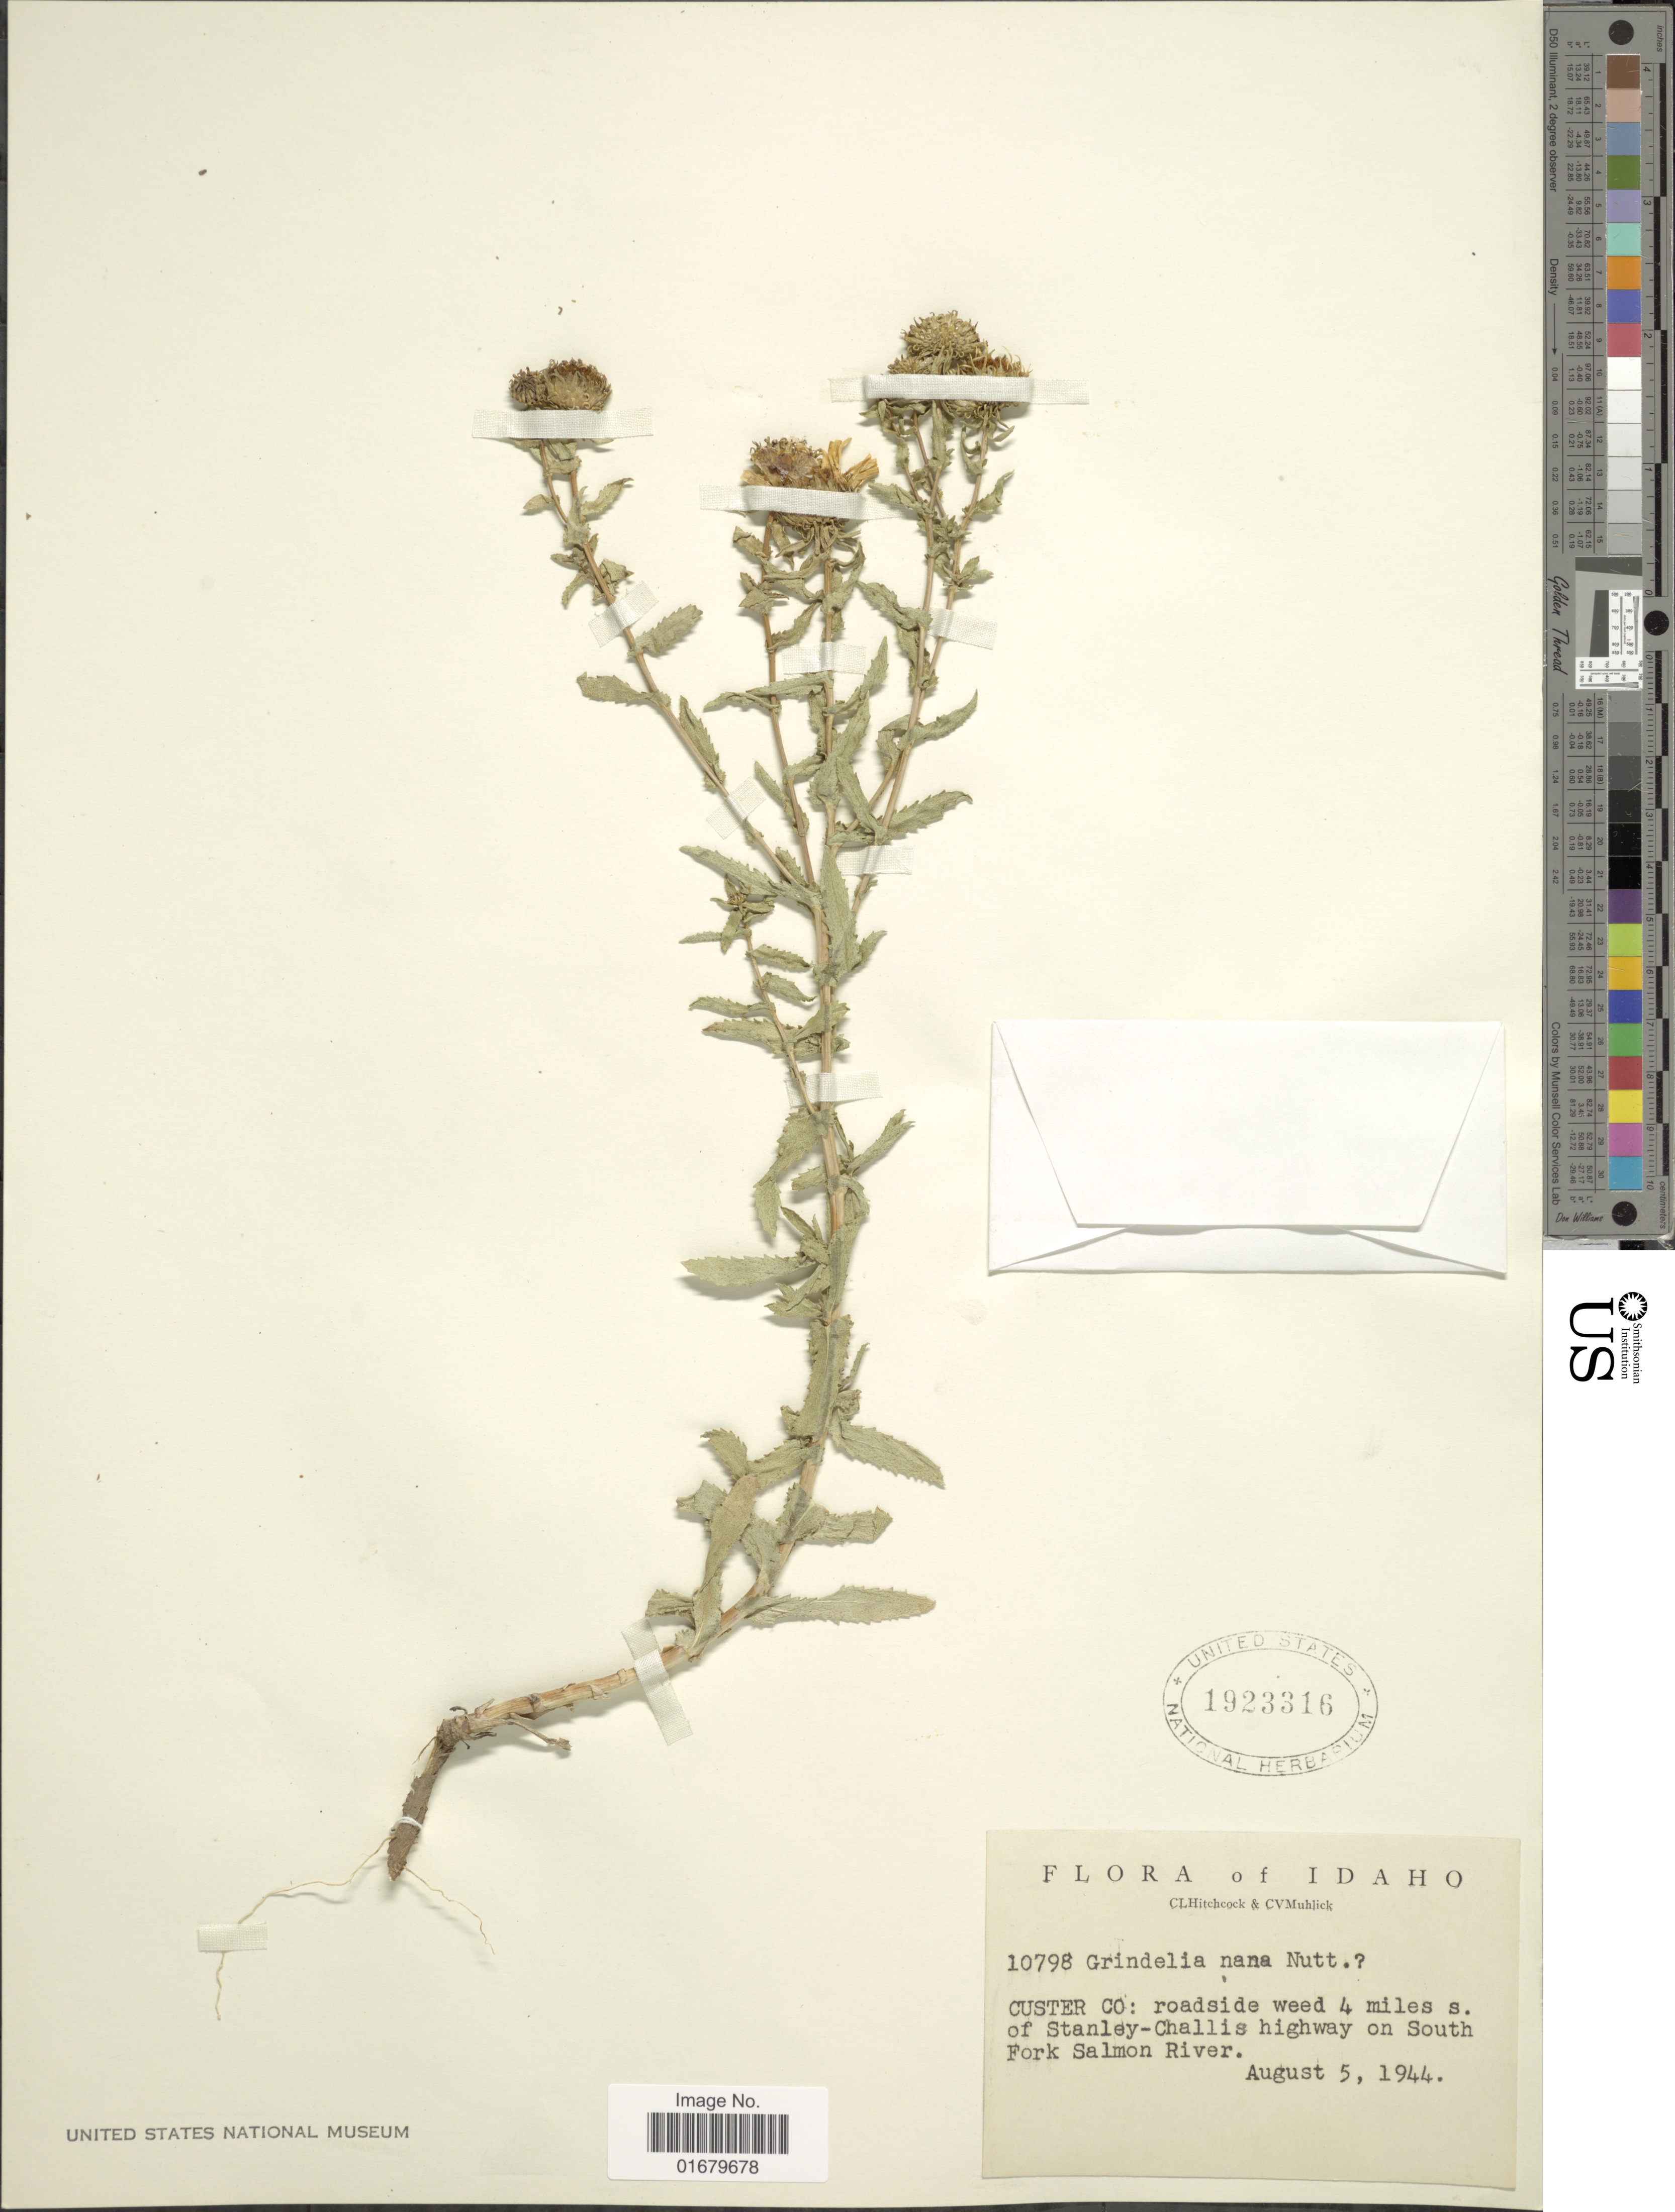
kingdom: Plantae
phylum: Tracheophyta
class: Magnoliopsida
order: Asterales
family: Asteraceae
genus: Grindelia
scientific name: Grindelia brownii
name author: A. Heller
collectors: C. L. Hitchcock & C. V. Muhlick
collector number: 10798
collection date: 1944-08-05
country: United States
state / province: Idaho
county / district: Custer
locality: roadside weed 4 miles s. of Standley-Challis highway on South Fork Salmon River.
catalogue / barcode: US 1923316